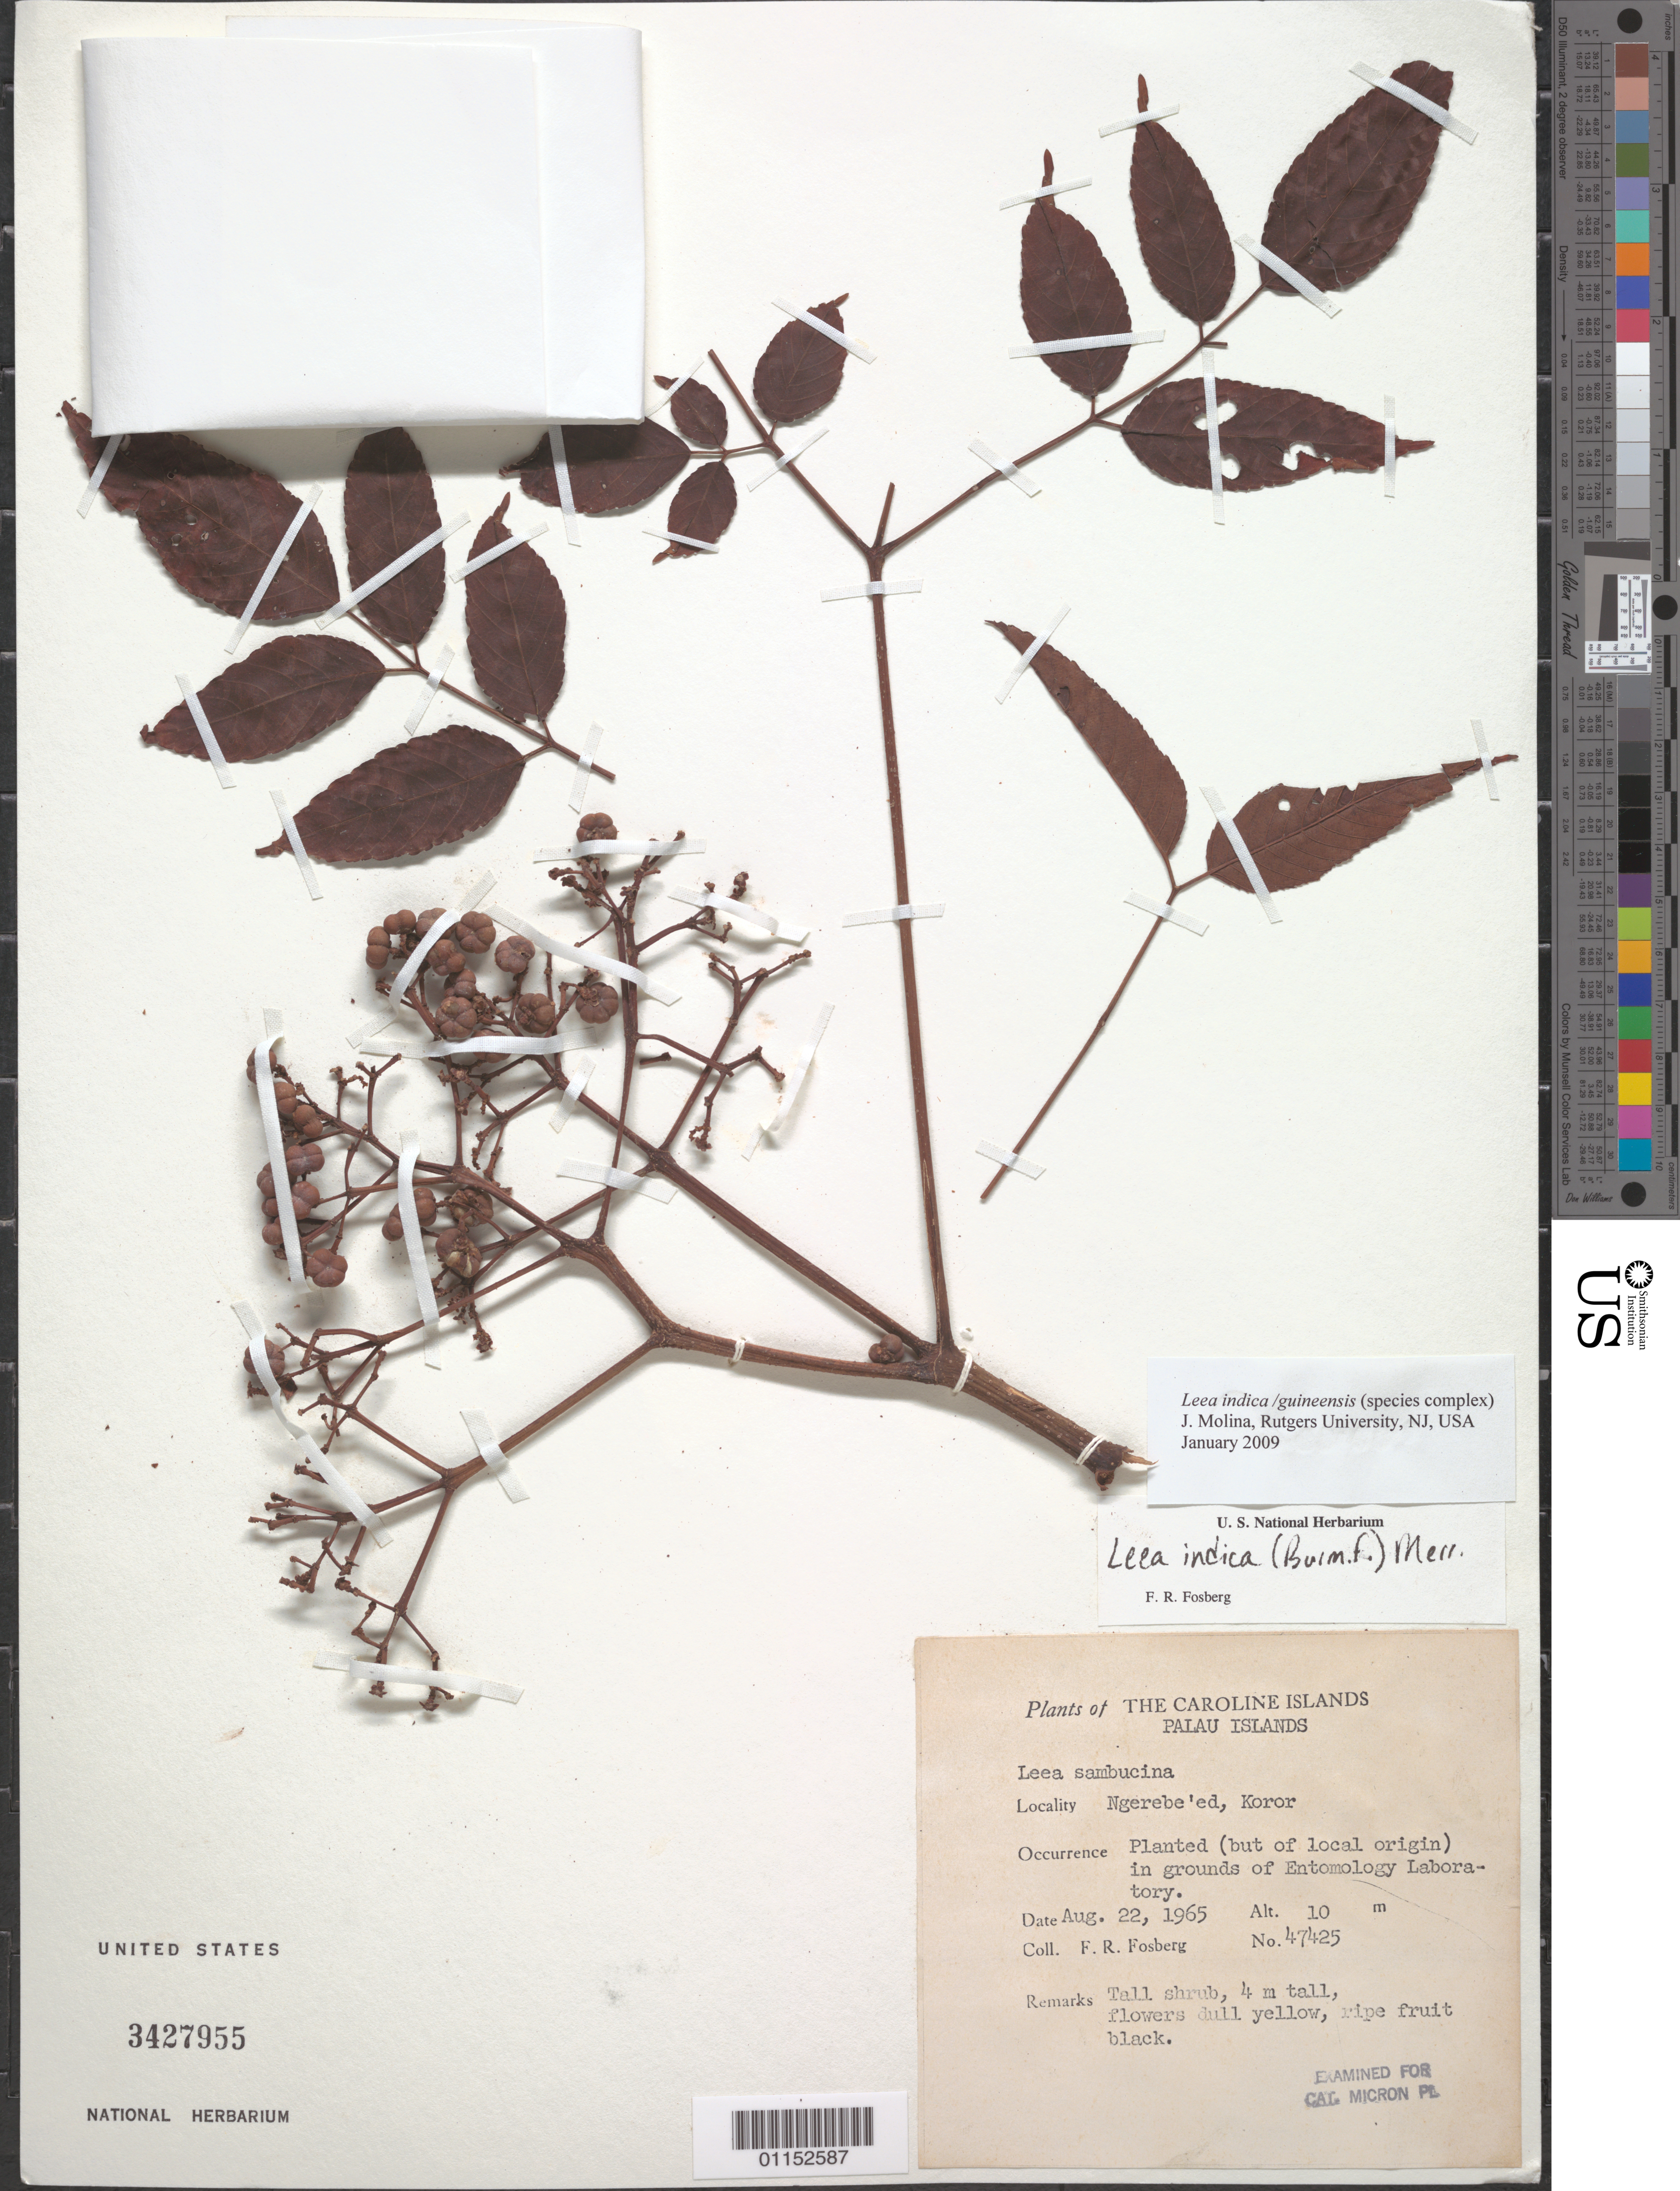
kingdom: Plantae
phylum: Tracheophyta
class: Magnoliopsida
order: Vitales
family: Vitaceae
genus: Leea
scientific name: Leea guineensis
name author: G. Don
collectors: F. R. Fosberg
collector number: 47425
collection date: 1965-08-22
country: Palau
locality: Ngerebe'ed, Koror.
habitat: Planted (but of local origin). Tall shrub.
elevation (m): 10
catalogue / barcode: US 3427955